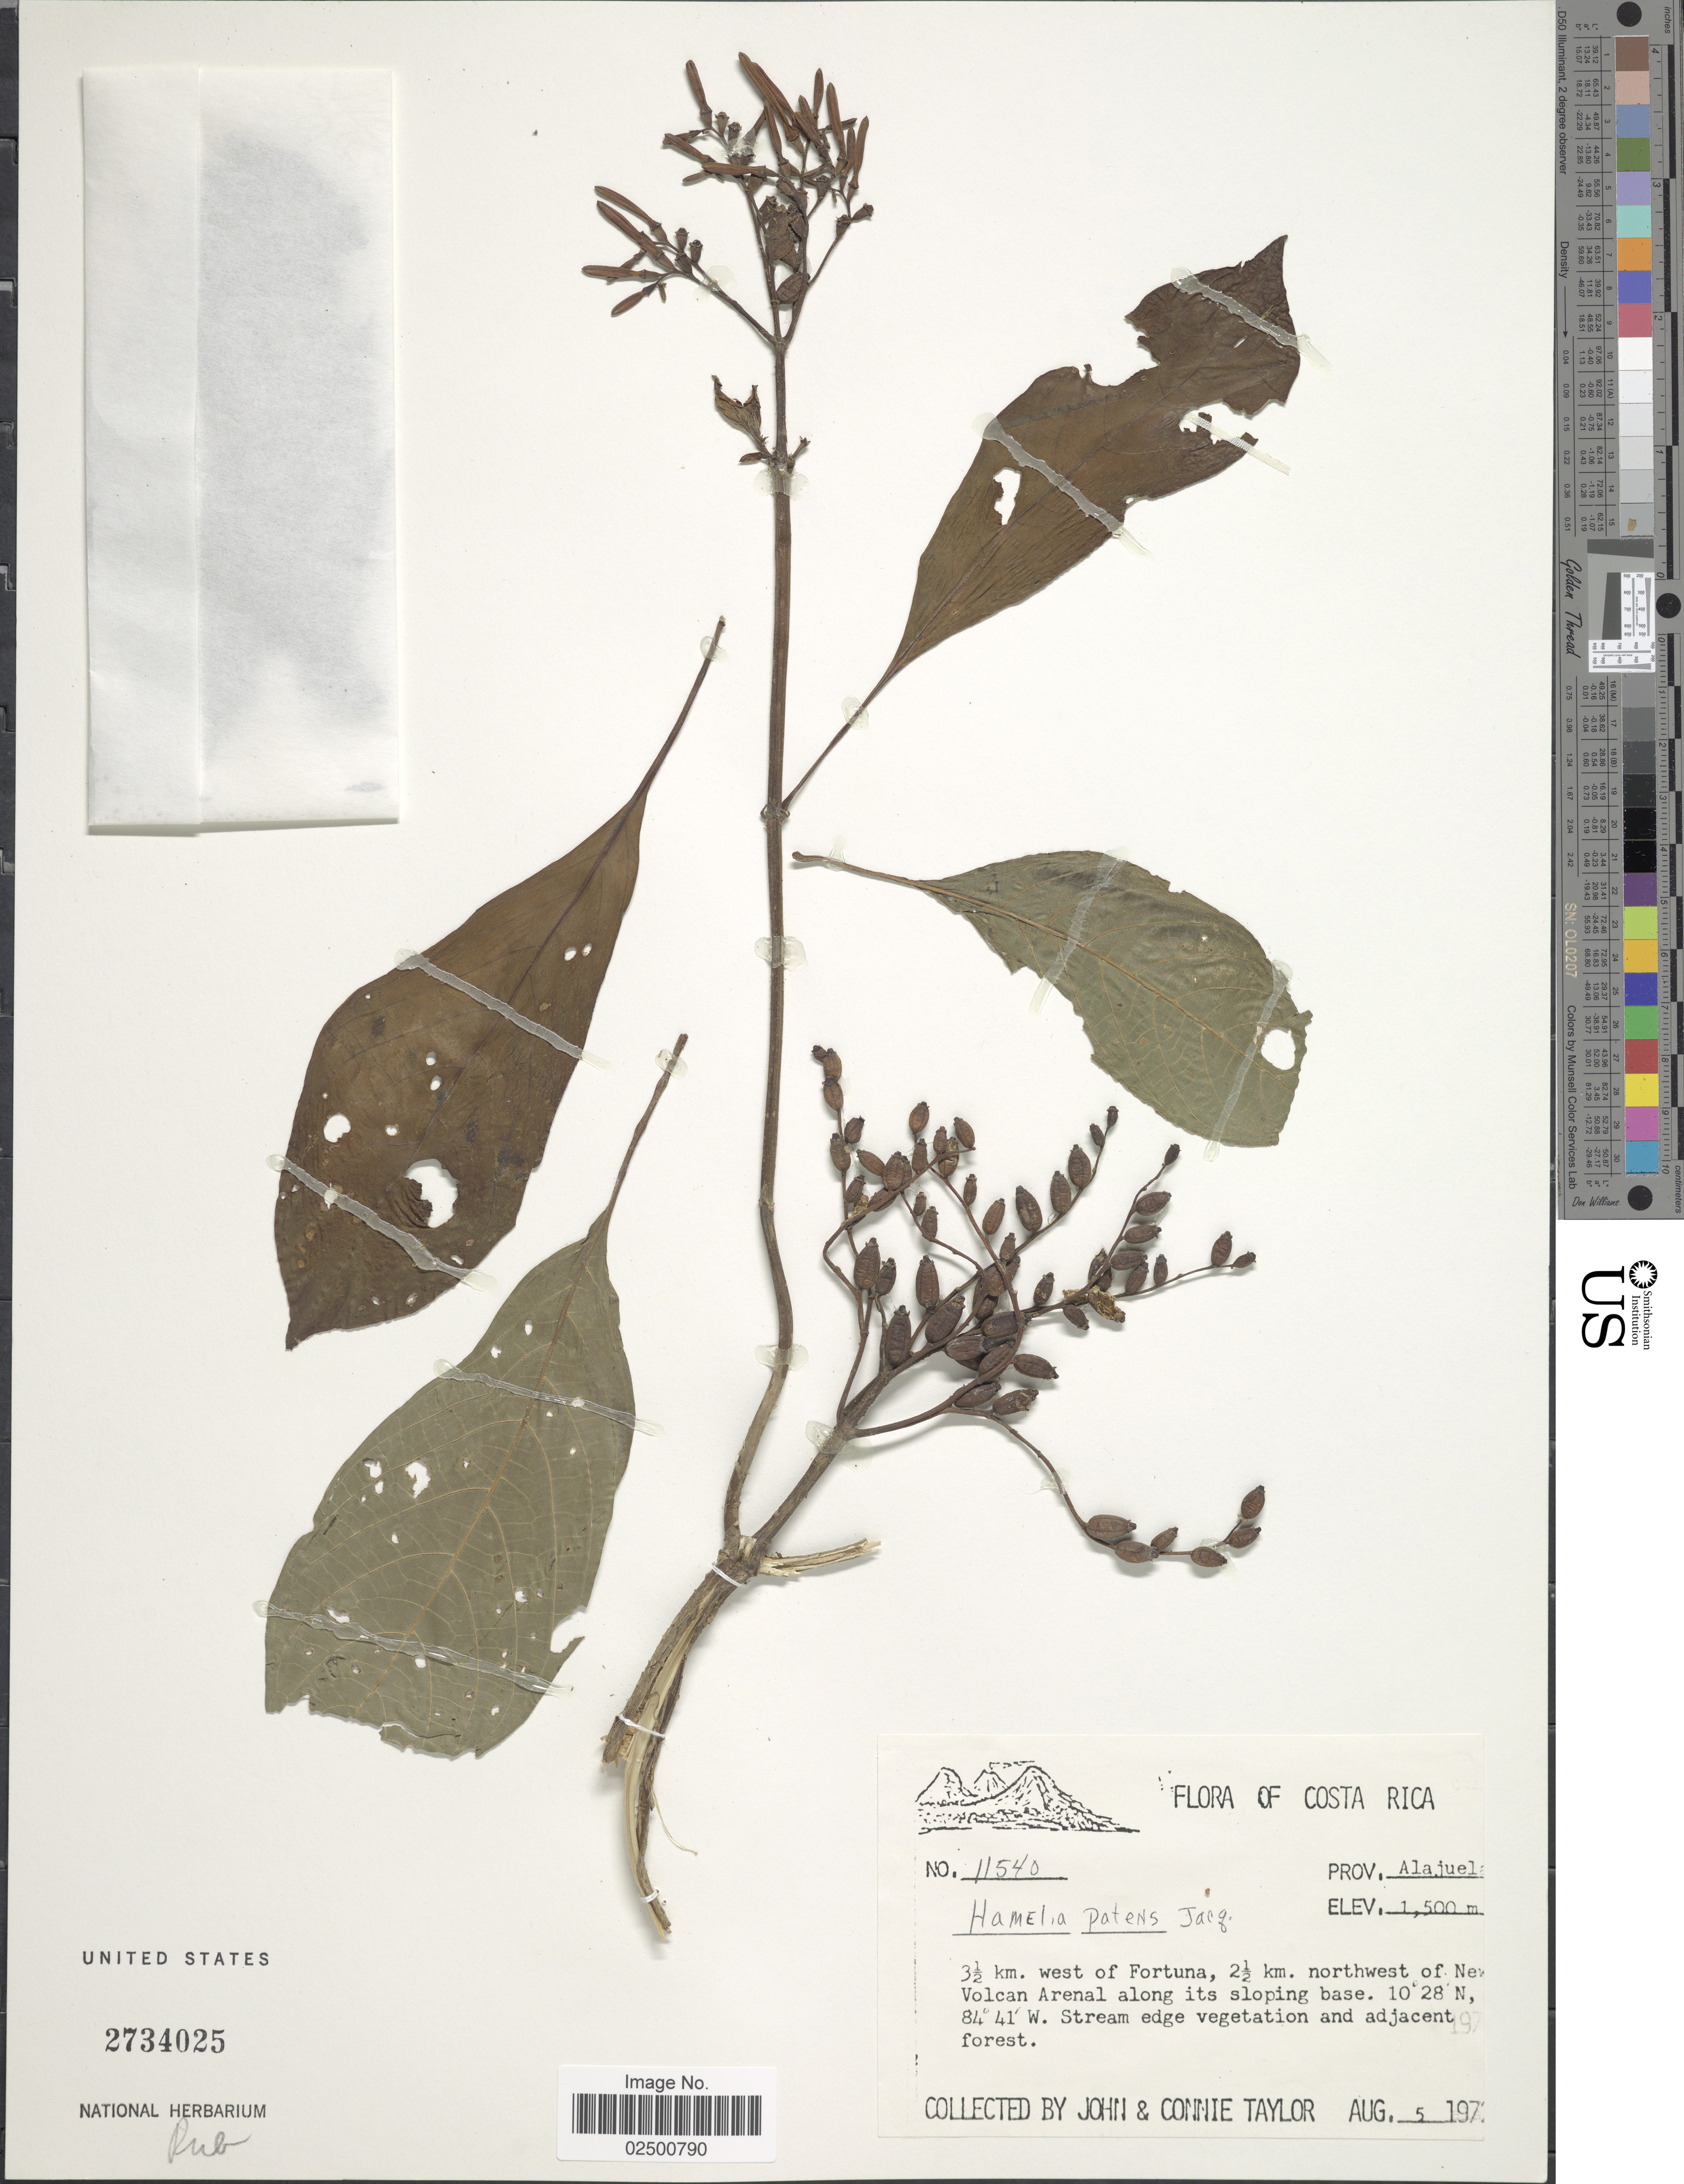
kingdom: Plantae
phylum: Tracheophyta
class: Magnoliopsida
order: Gentianales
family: Rubiaceae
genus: Hamelia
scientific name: Hamelia patens var. patens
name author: Jacq.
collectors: J. Taylor & C. Taylor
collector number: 11540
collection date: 1972-08-05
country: Costa Rica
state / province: Alajuela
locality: Prov. Alajuela. 3½ km. west of Fortuna, 2½ km. northwest of New Volcan Arenal along its sloping base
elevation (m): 1500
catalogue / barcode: US 2734025